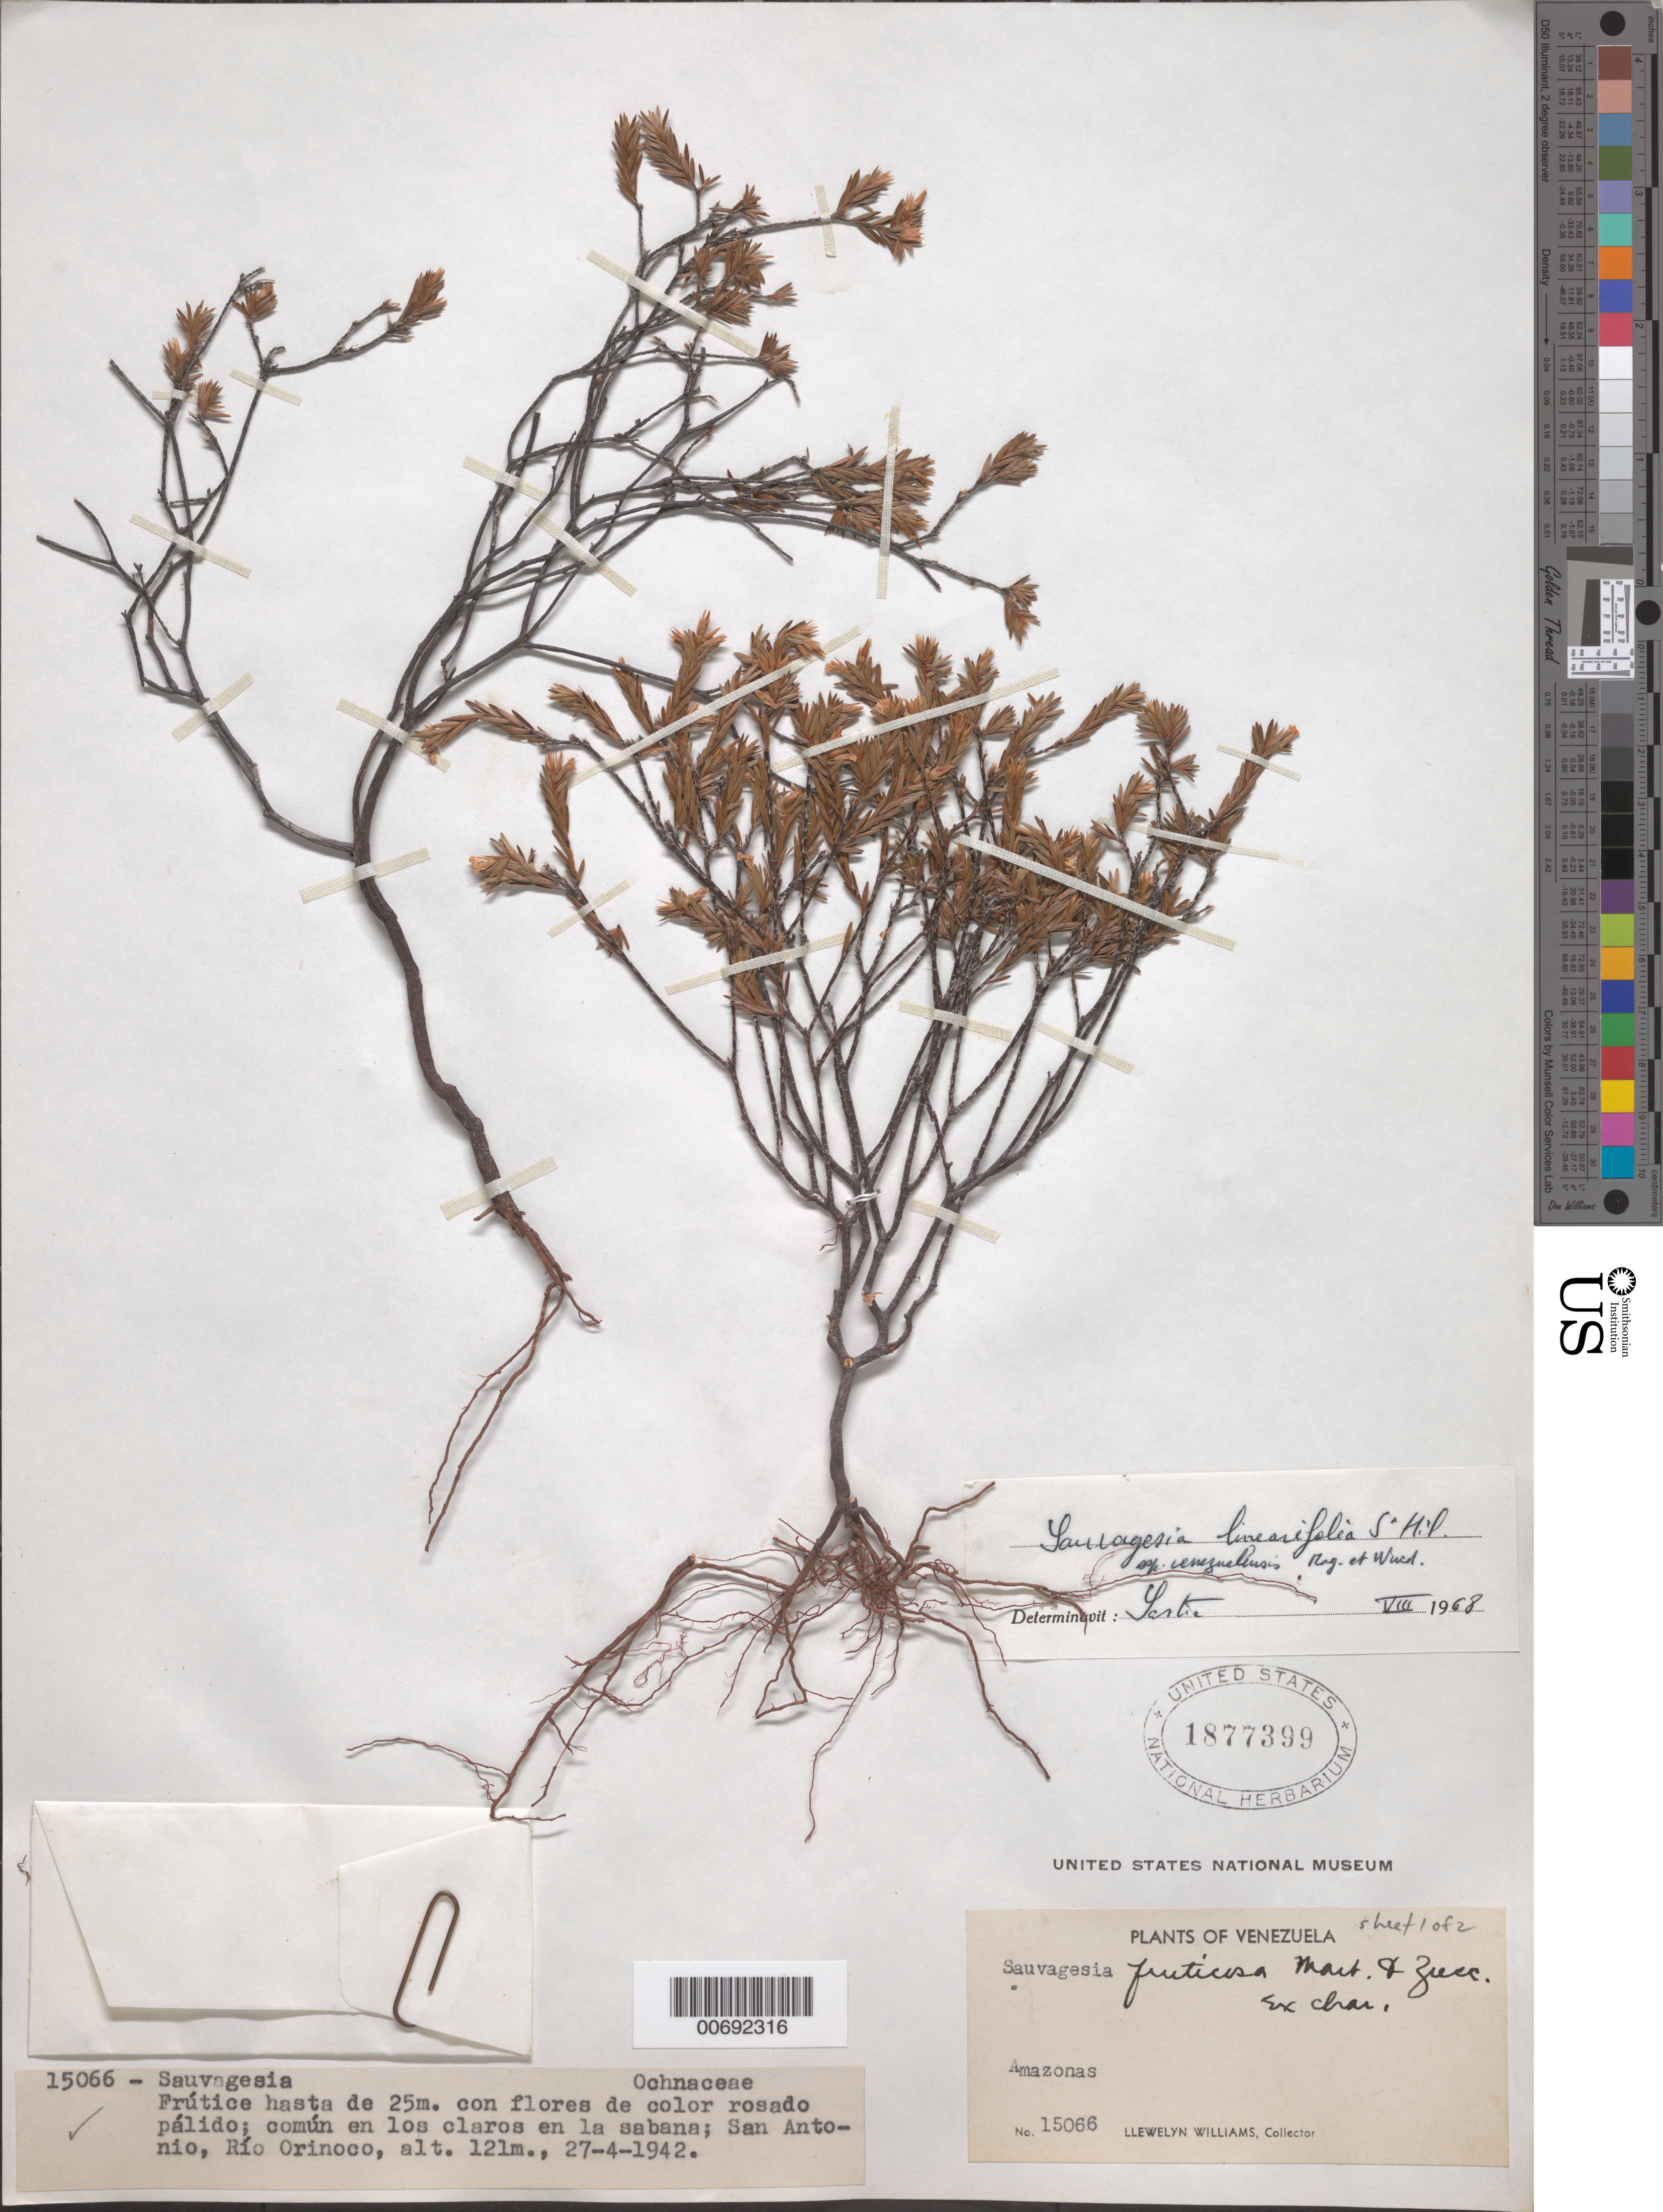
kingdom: Plantae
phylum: Tracheophyta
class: Magnoliopsida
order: Malpighiales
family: Ochnaceae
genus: Sauvagesia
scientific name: Sauvagesia linearifolia subsp. venezuelensis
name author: Maguire & Wurdack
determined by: Sastre, C. H. L.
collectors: Ll. Williams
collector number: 15066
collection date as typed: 27-Apr-42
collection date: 1942-04-27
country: Venezuela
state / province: Amazonas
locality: San Antonio, Río Orinoco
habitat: Savanna clearing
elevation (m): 121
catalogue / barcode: US 1877399